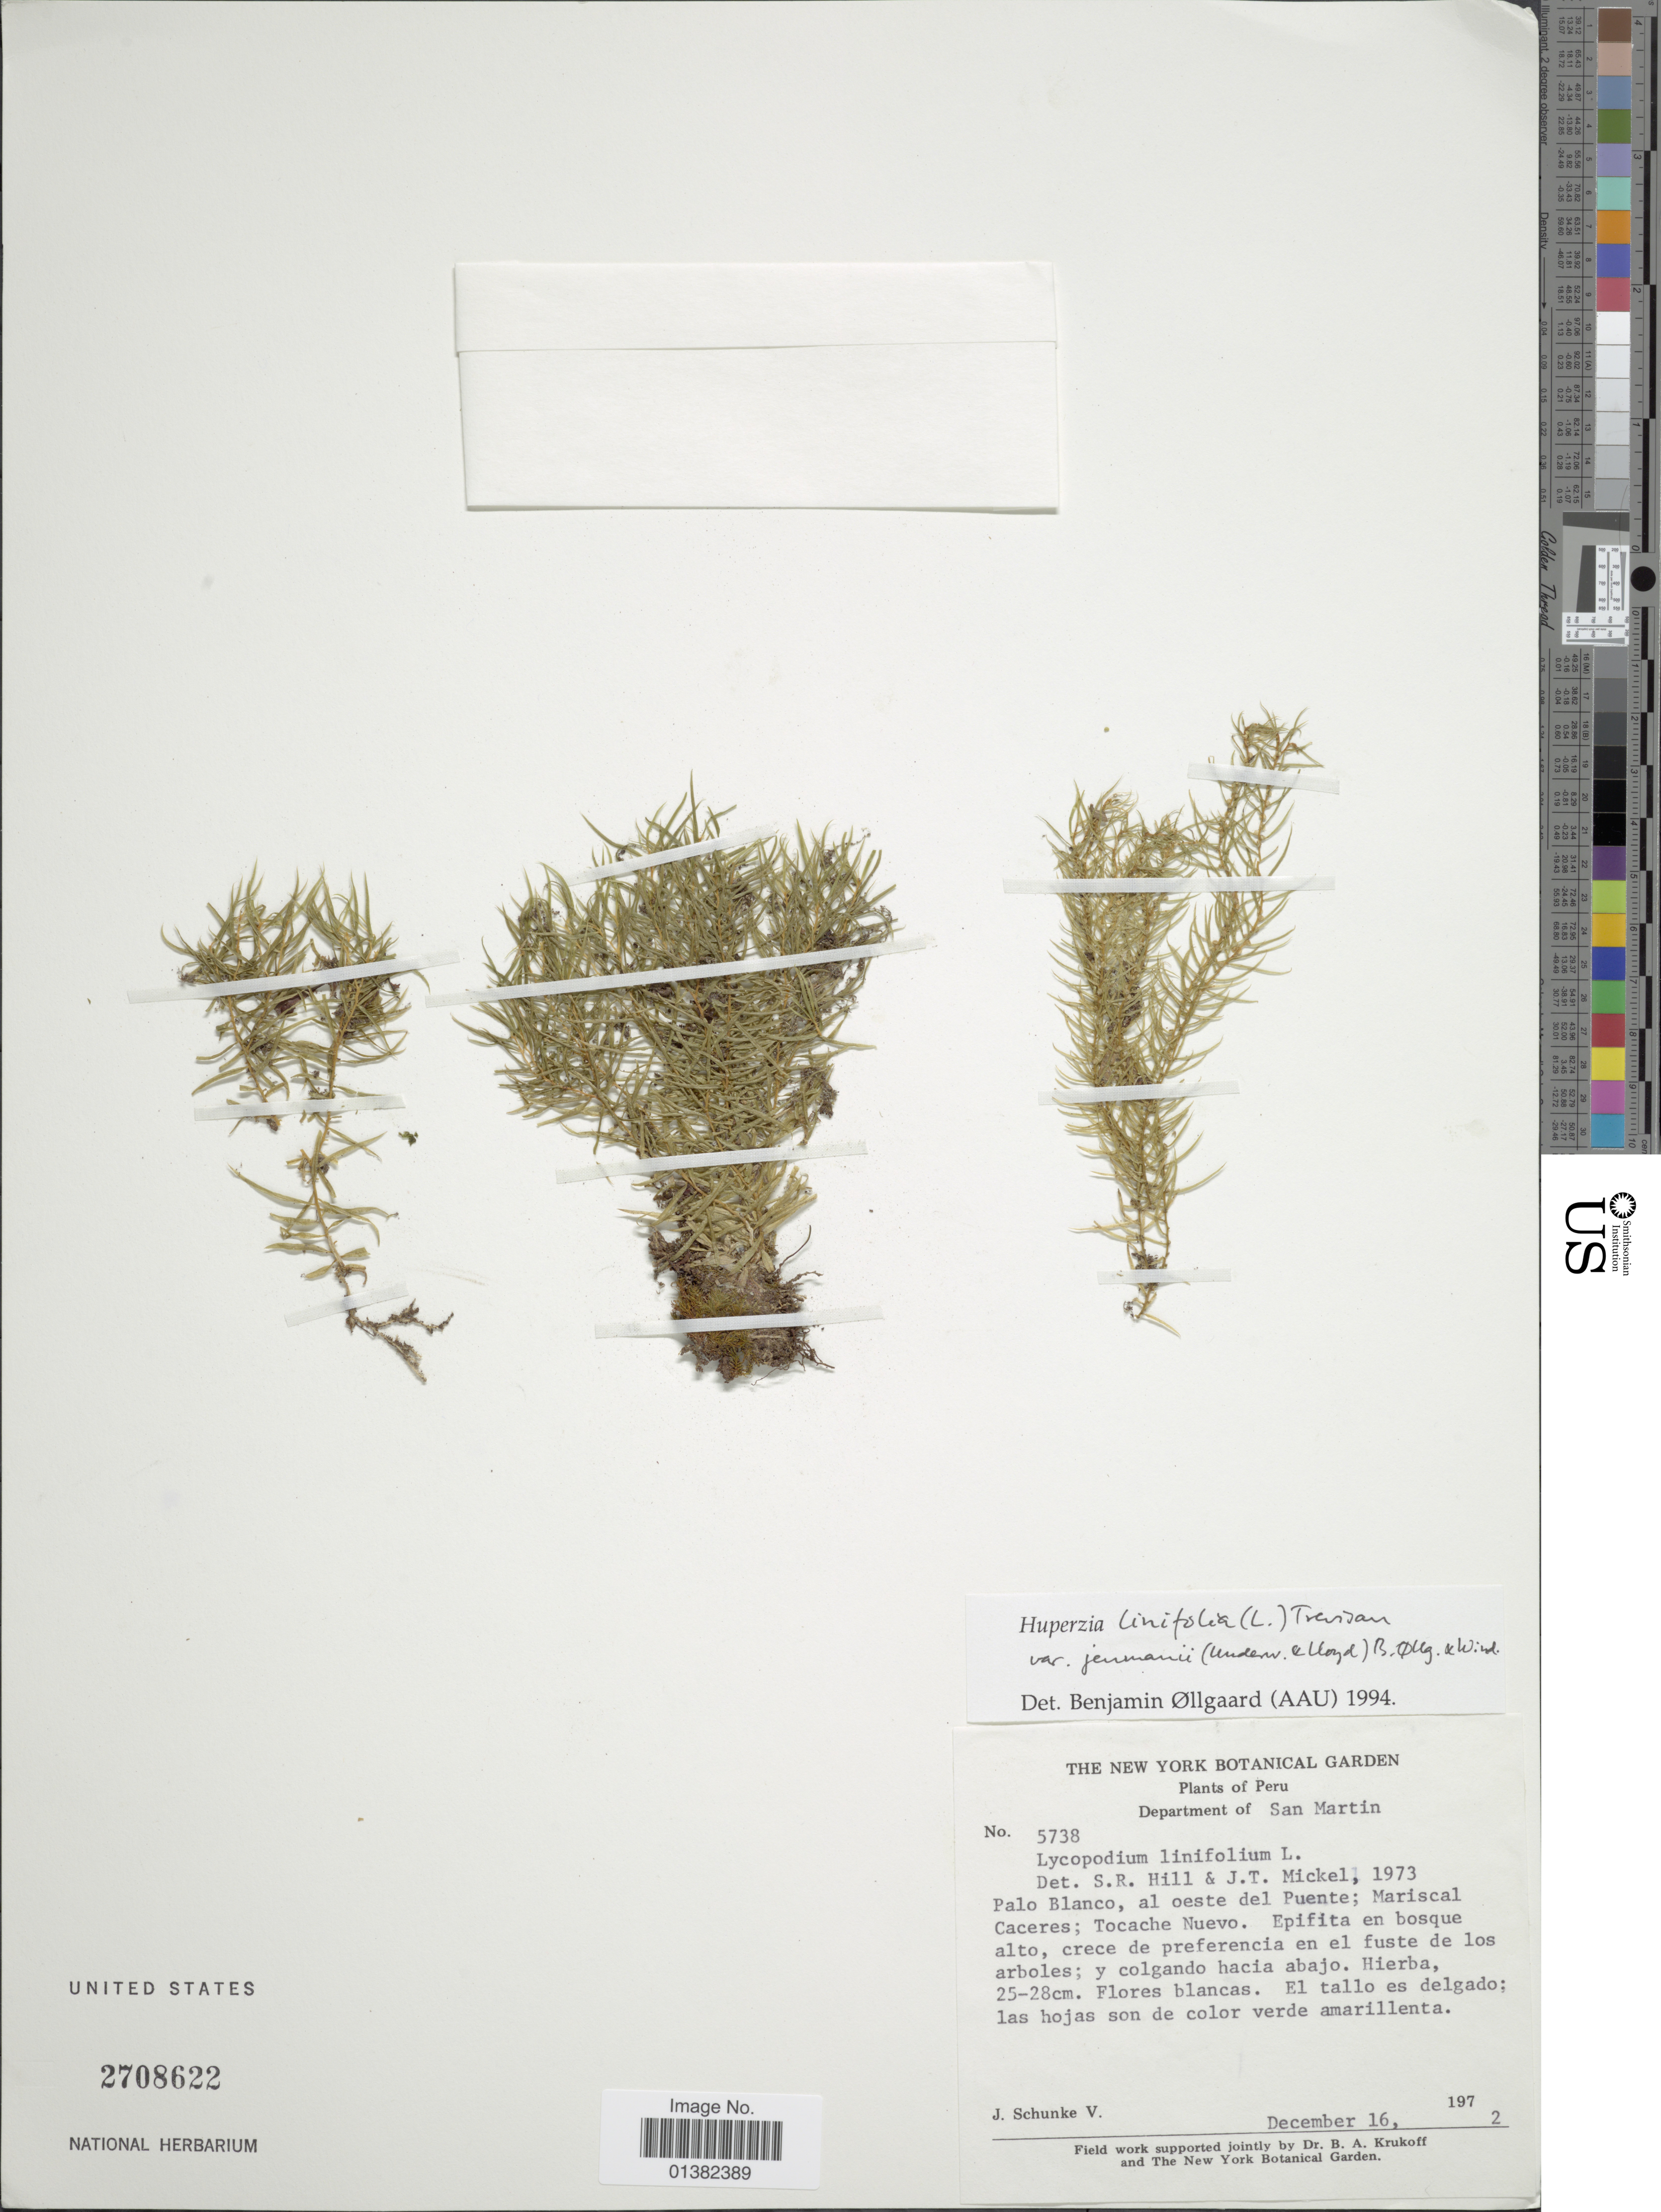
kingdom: Plantae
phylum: Tracheophyta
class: Lycopodiopsida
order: Lycopodiales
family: Lycopodiaceae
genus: Phlegmariurus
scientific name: Phlegmariurus linifolius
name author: (L.) B. Øllg.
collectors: J. Schunke Vigo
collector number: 5738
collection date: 1972-12-16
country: Peru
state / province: San Martín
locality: Palo Blanco, al oeste del Puente; Mariscal Caceres; Tocache Nuevo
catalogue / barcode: US 2708622